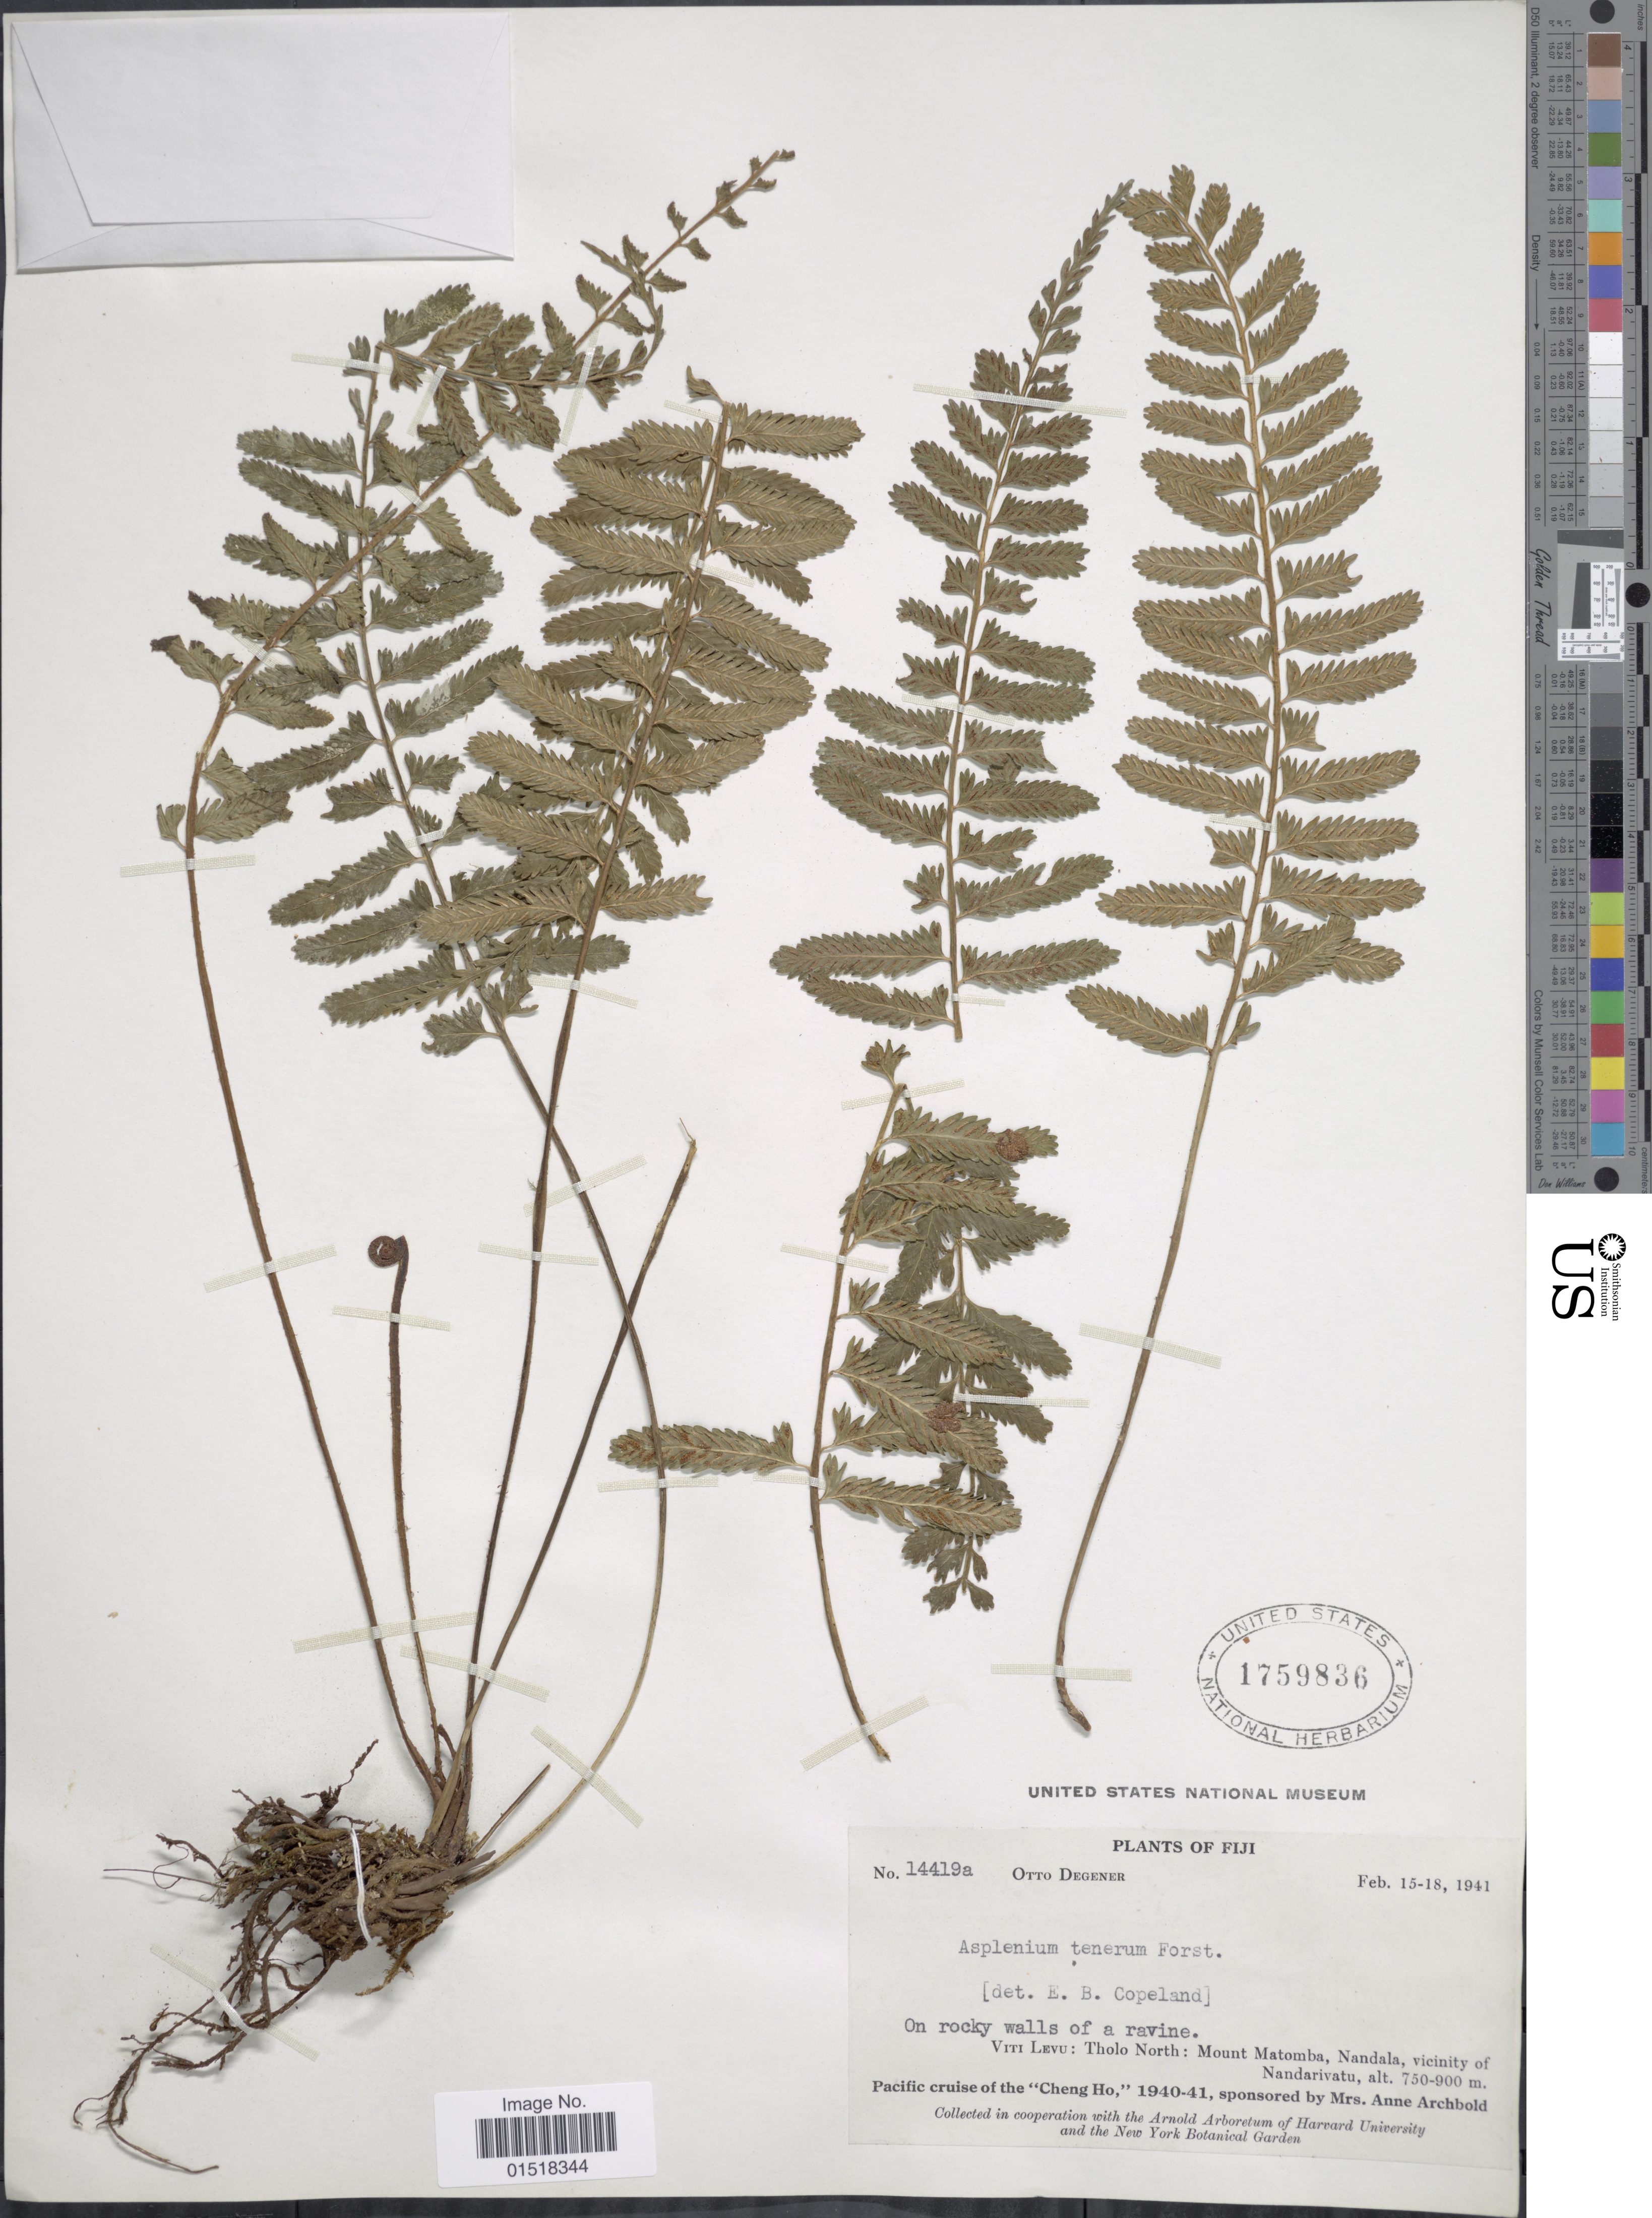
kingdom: Plantae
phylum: Tracheophyta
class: Polypodiopsida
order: Polypodiales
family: Aspleniaceae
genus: Asplenium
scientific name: Asplenium tenerum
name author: G. Forst.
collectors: O. Degener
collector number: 14419a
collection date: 1941-02-15/1941-02-18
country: Fiji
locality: Viti Levu: Tholo North: Mount Matomba, Nandala, vicinity of Nandarivatu.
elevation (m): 750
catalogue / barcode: US 1759836